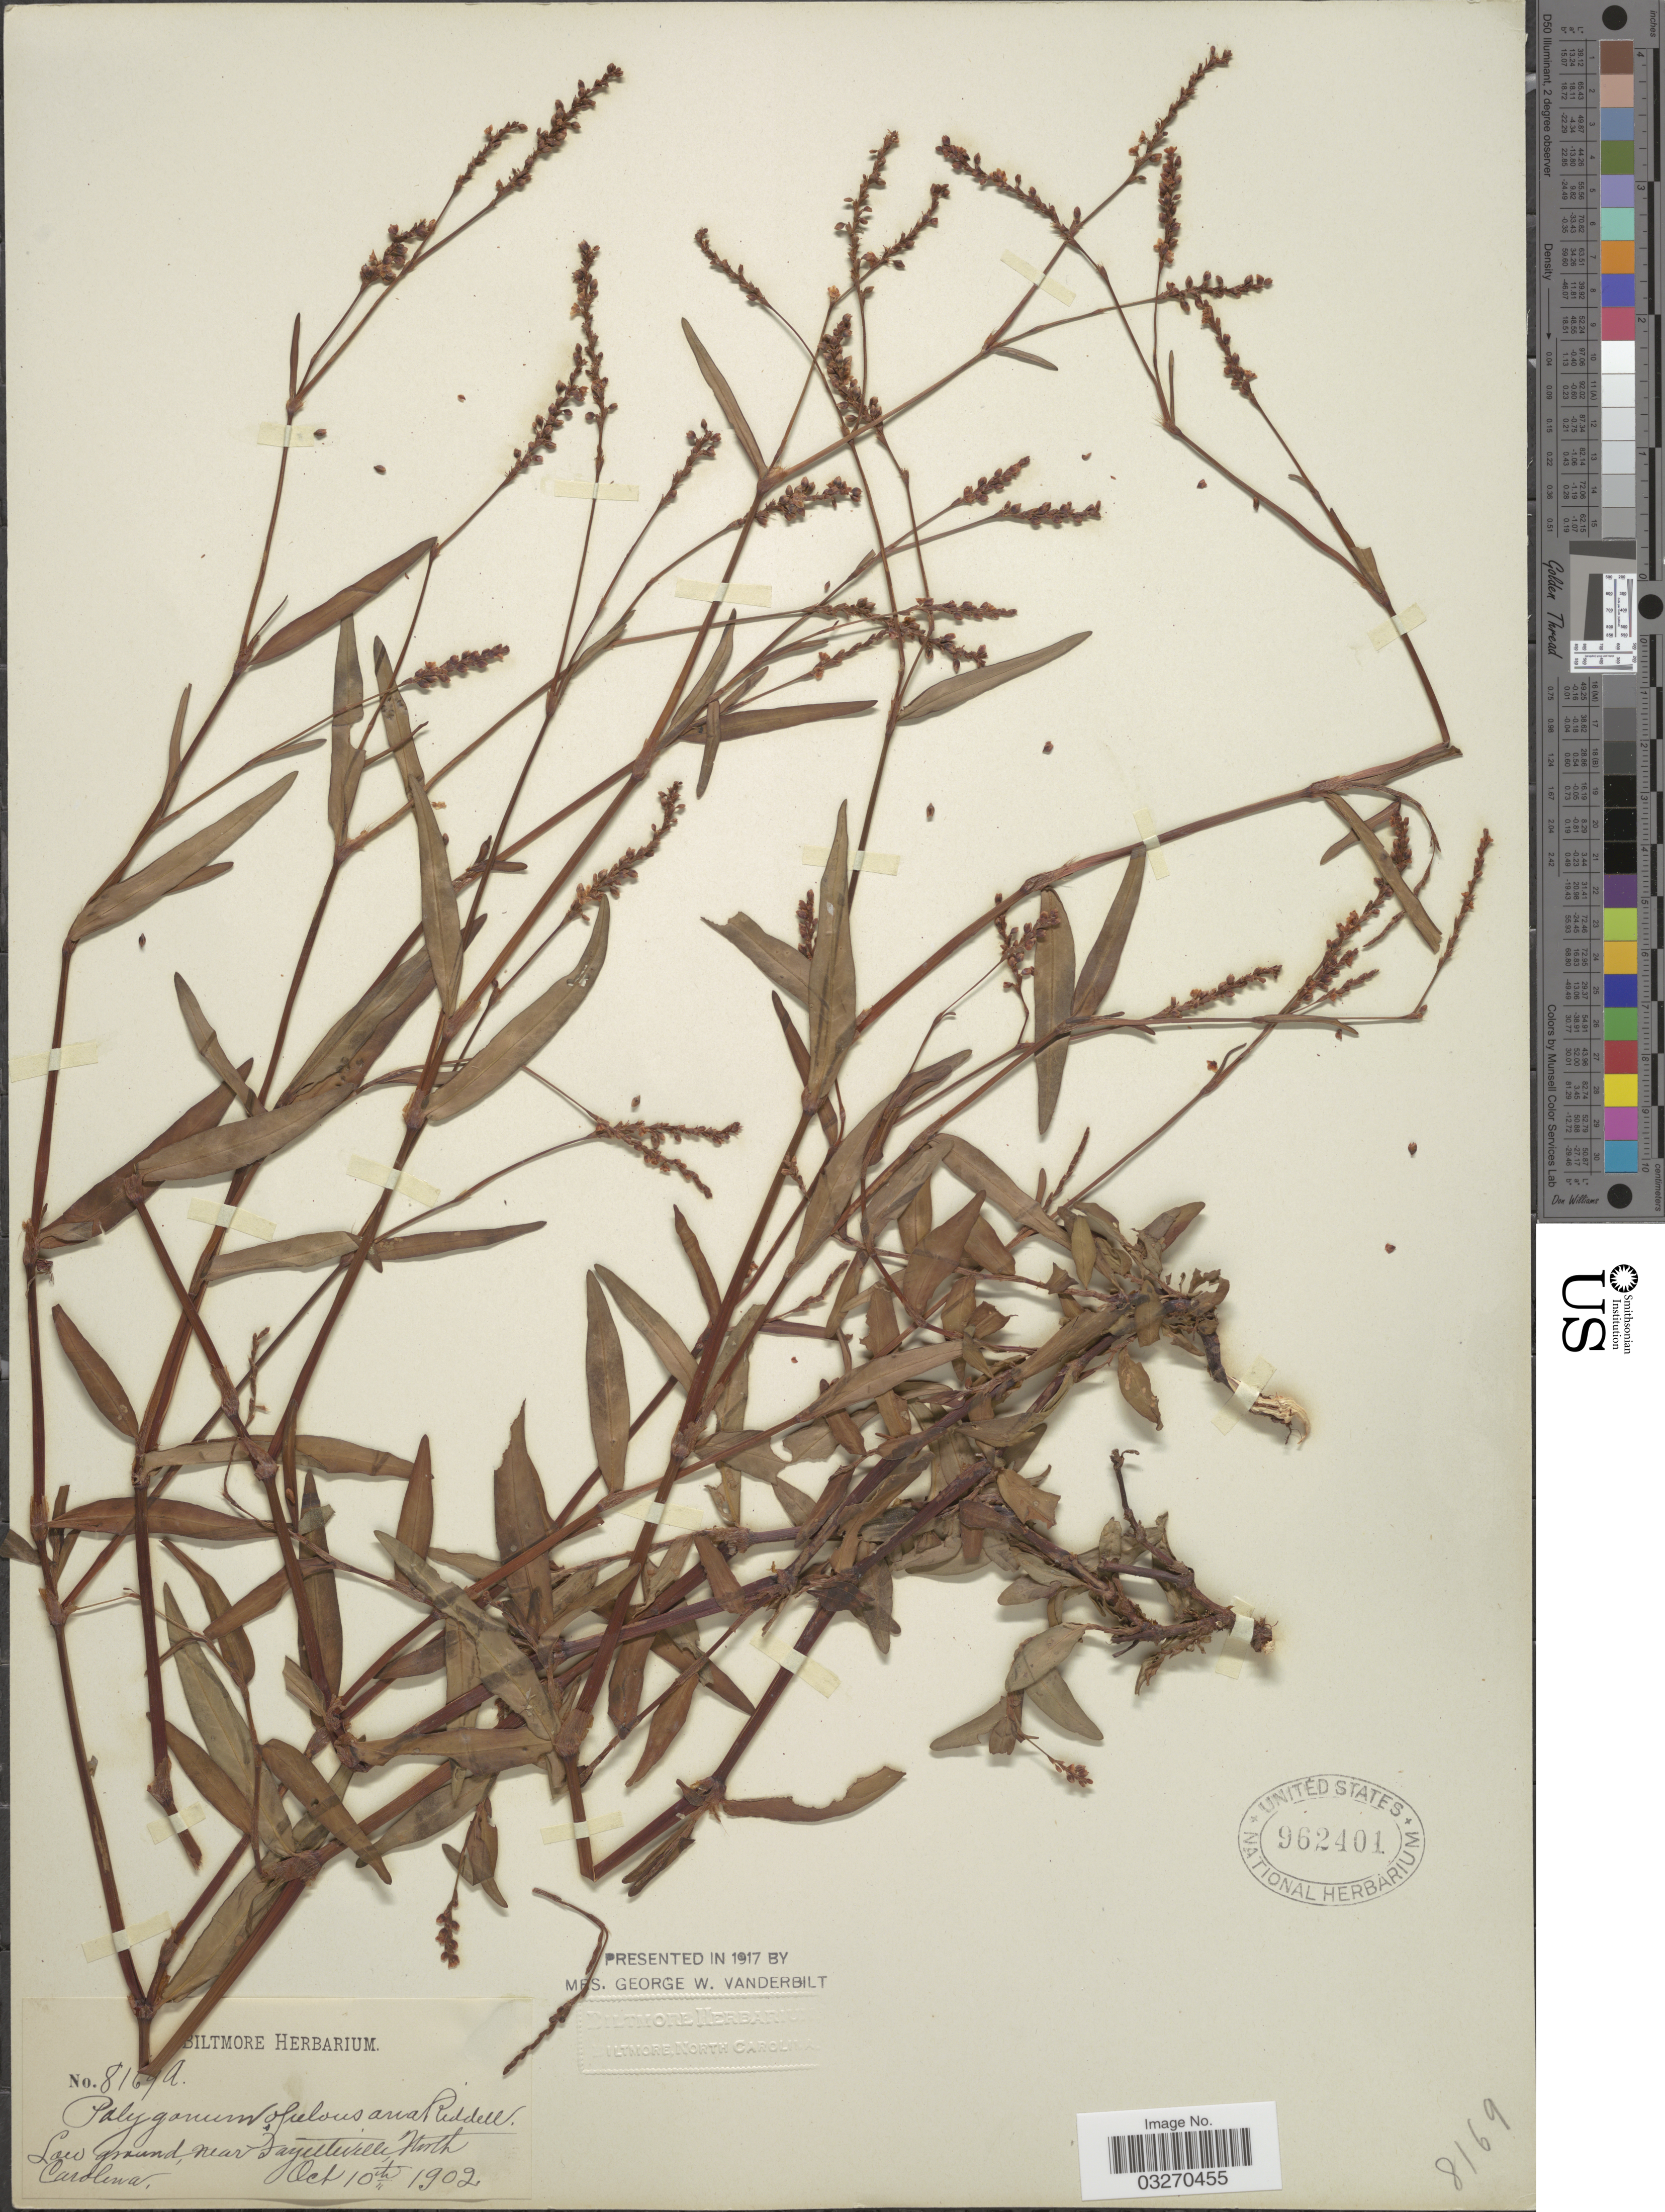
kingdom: Plantae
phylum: Tracheophyta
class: Magnoliopsida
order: Caryophyllales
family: Polygonaceae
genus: Persicaria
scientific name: Persicaria hydropiperoides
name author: (Michx.) Small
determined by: Atha, D. E.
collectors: ex herb. Biltmore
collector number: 8169a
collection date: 1902-10-10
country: United States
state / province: North Carolina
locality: Near Fayetteville.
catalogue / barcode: US 962401